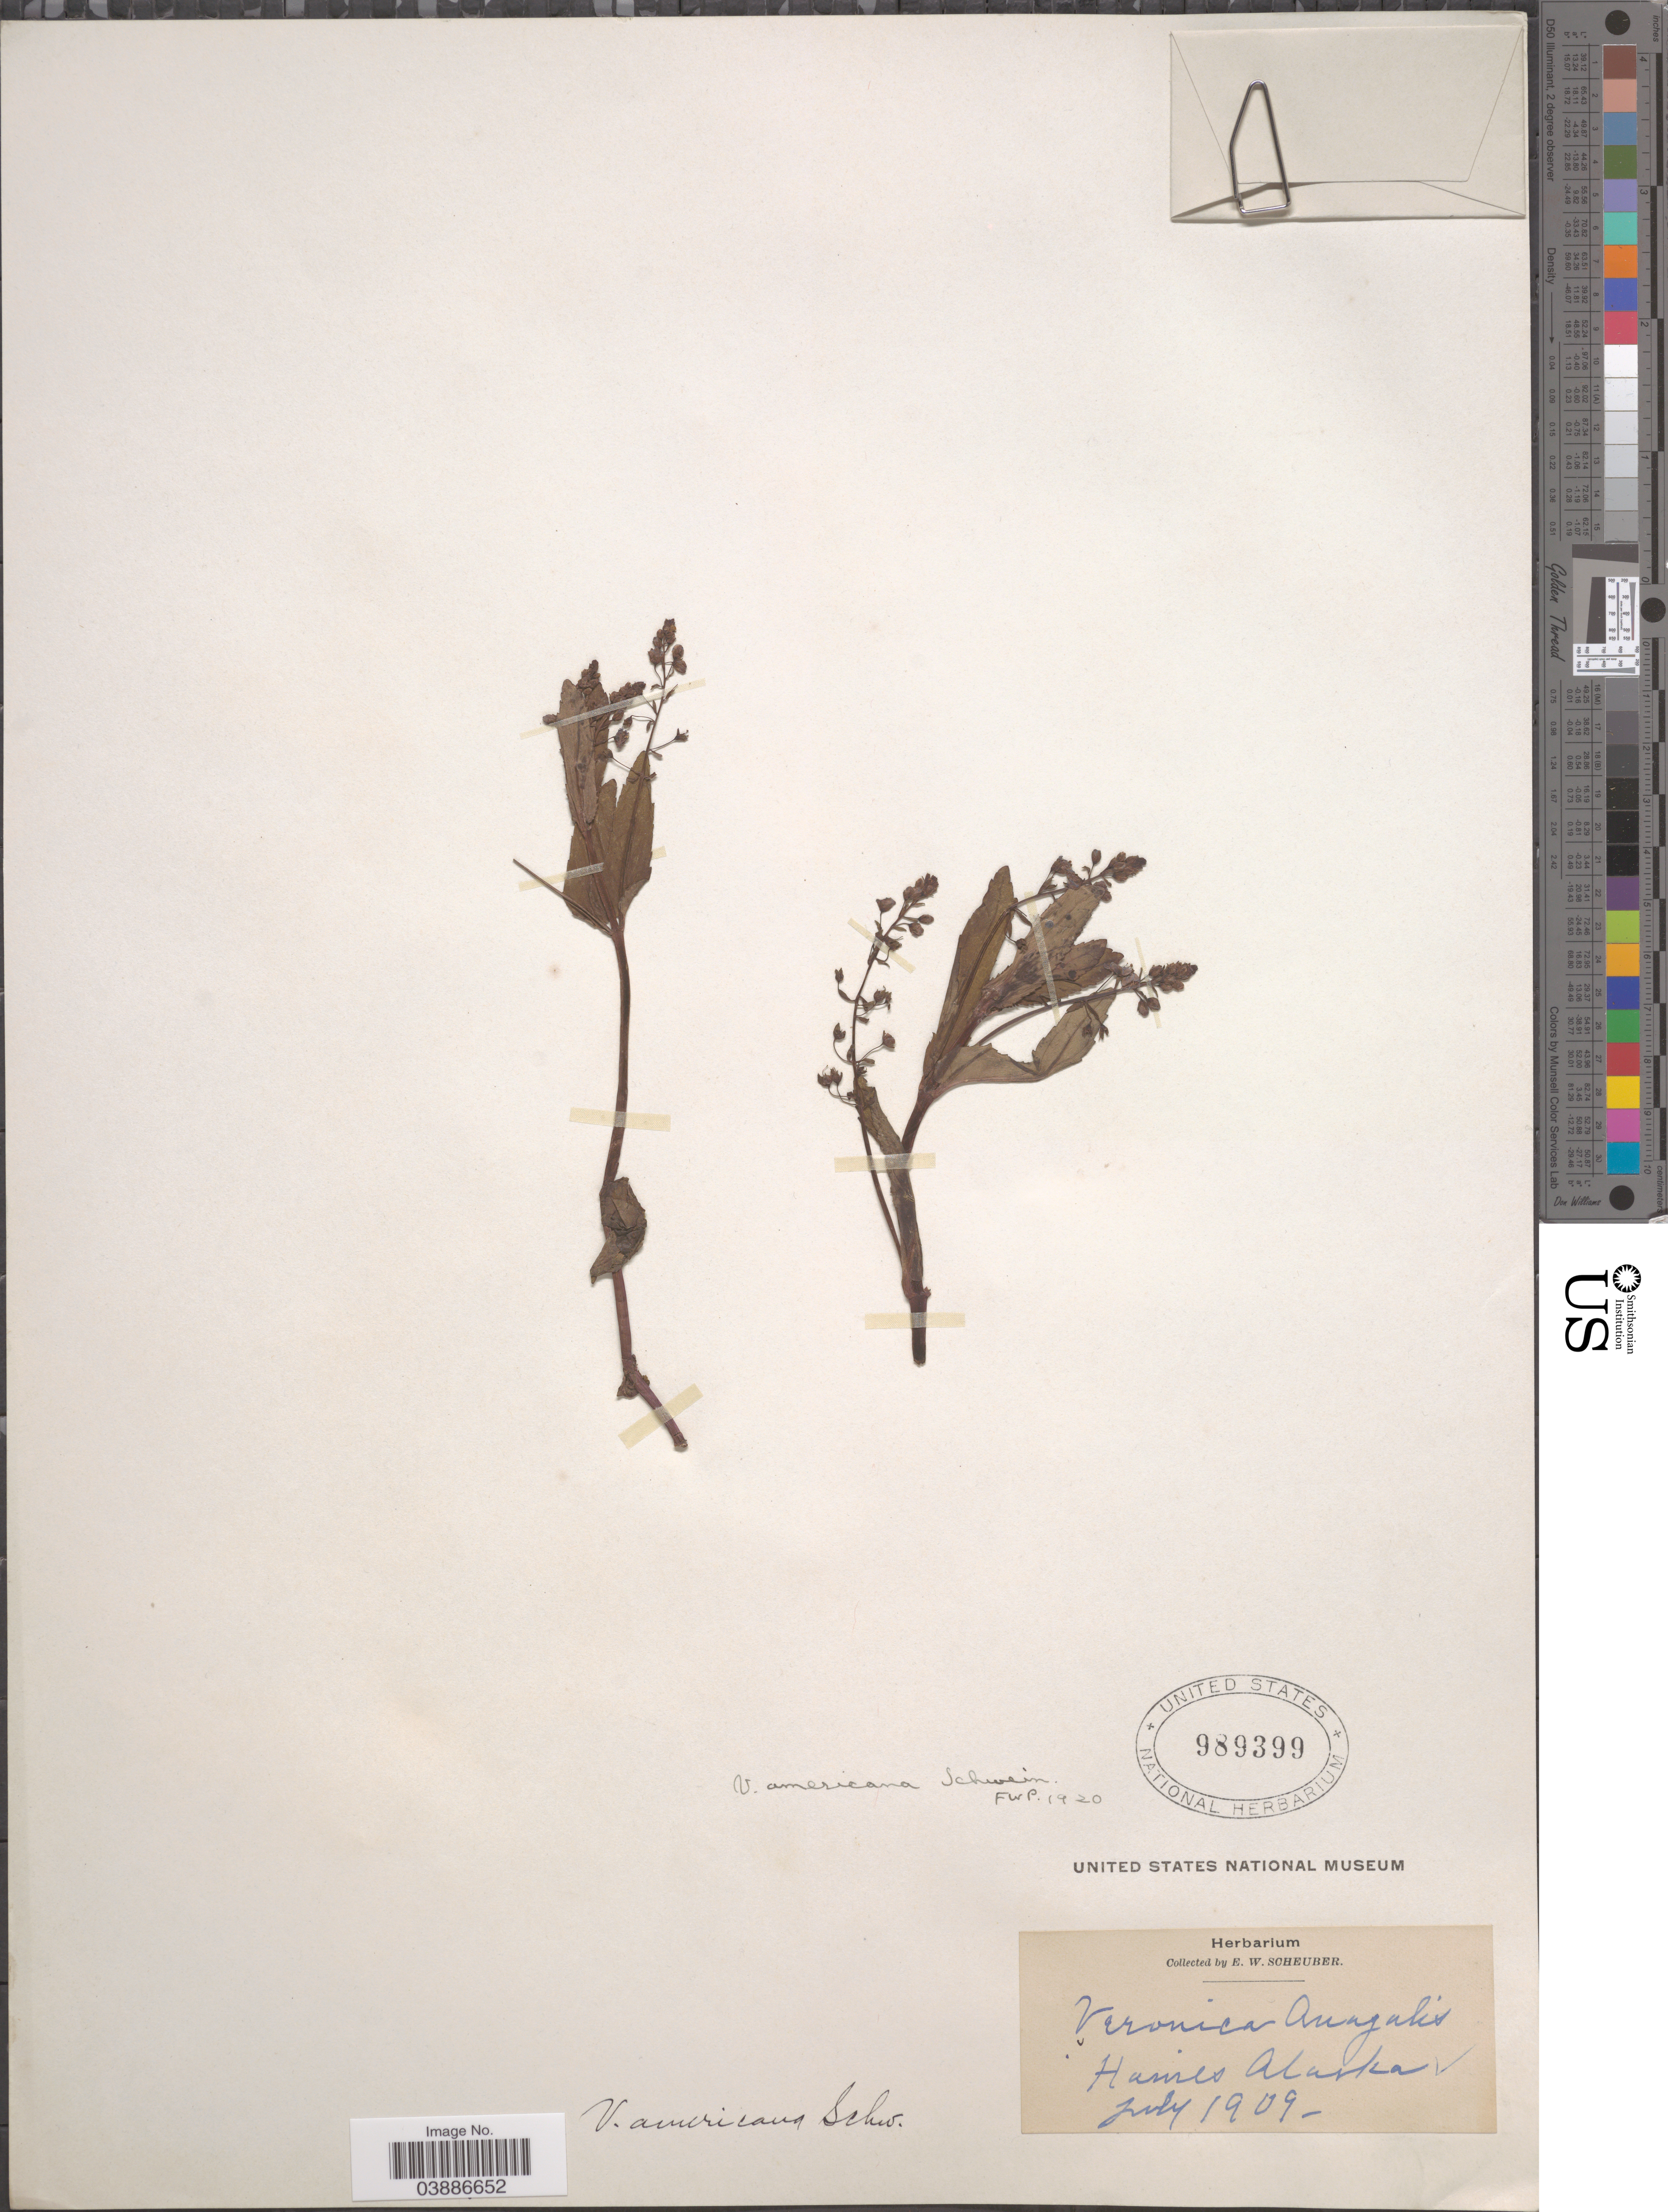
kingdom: Plantae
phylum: Tracheophyta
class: Magnoliopsida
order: Lamiales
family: Plantaginaceae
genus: Veronica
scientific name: Veronica americana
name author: Schwein. ex Benth.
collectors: E. Scheuber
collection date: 1909-07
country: United States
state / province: Alaska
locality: Haines.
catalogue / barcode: US 989399